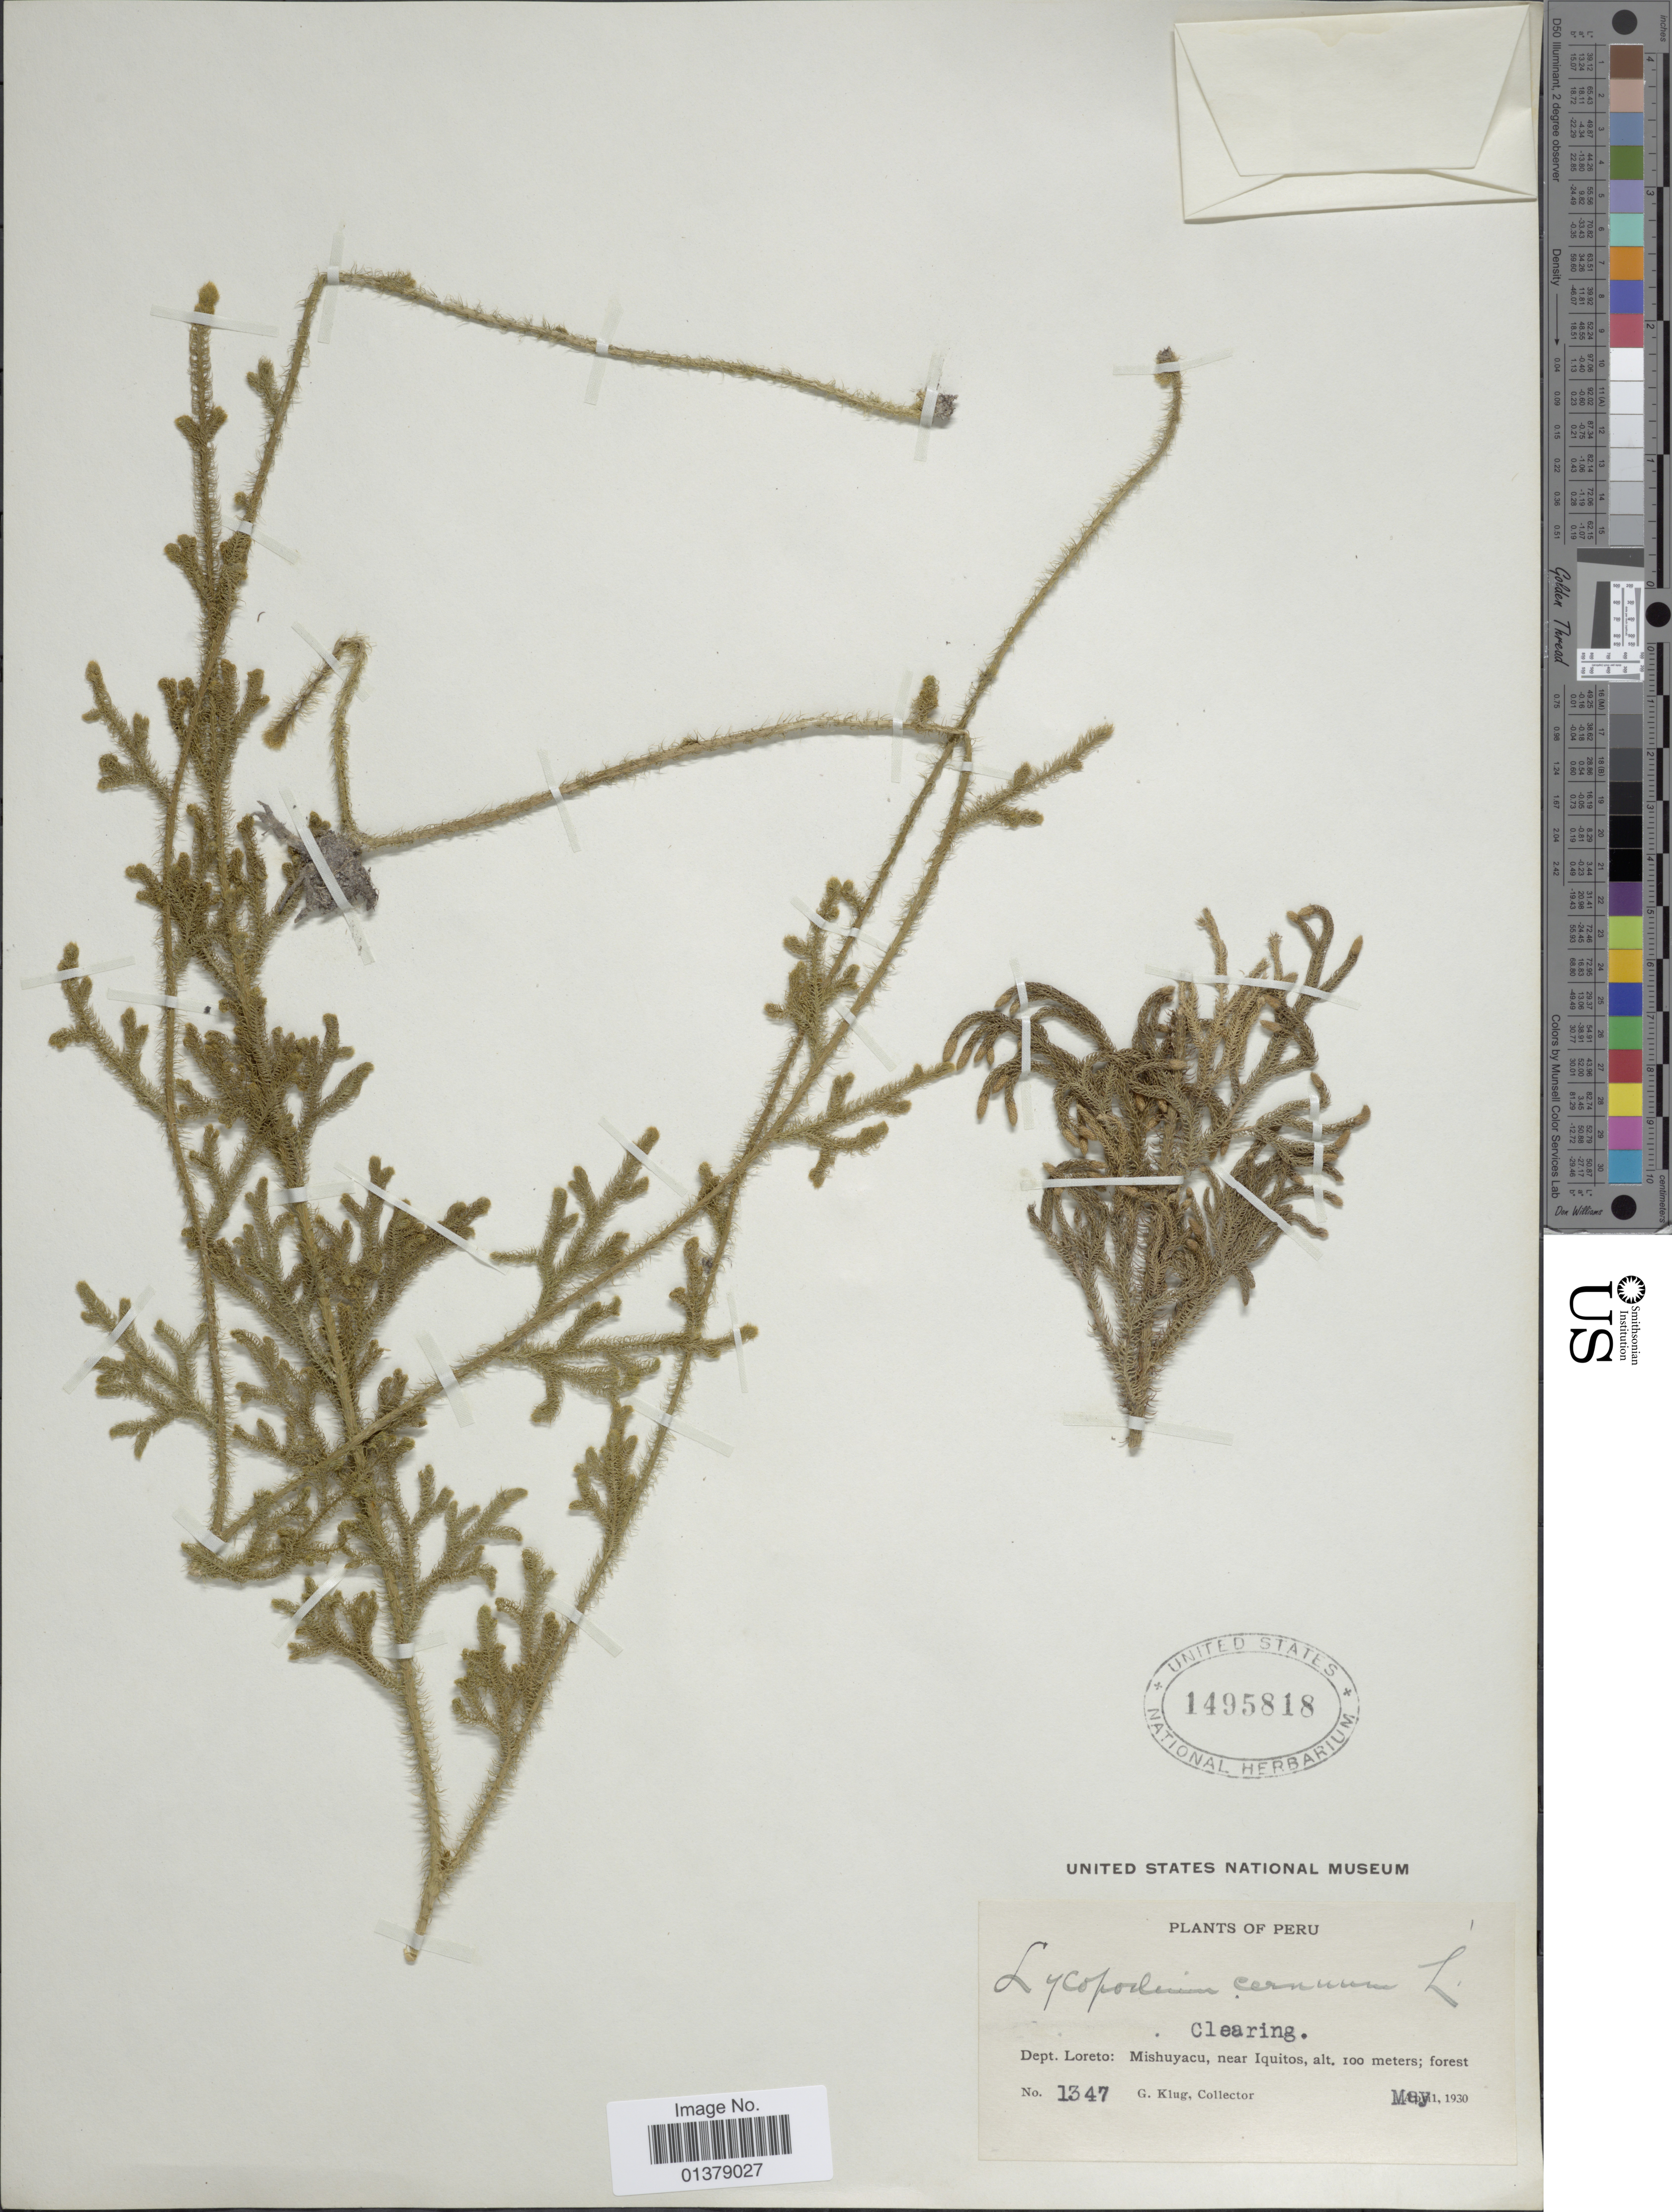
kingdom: Plantae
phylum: Tracheophyta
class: Lycopodiopsida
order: Lycopodiales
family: Lycopodiaceae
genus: Palhinhaea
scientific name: Palhinhaea cernua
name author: (L.) Vasc. & Franco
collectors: G. Klug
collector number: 1347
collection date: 1930-05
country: Peru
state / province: Loreto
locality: Mishuyacu, near Iquitos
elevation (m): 100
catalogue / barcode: US 1495818